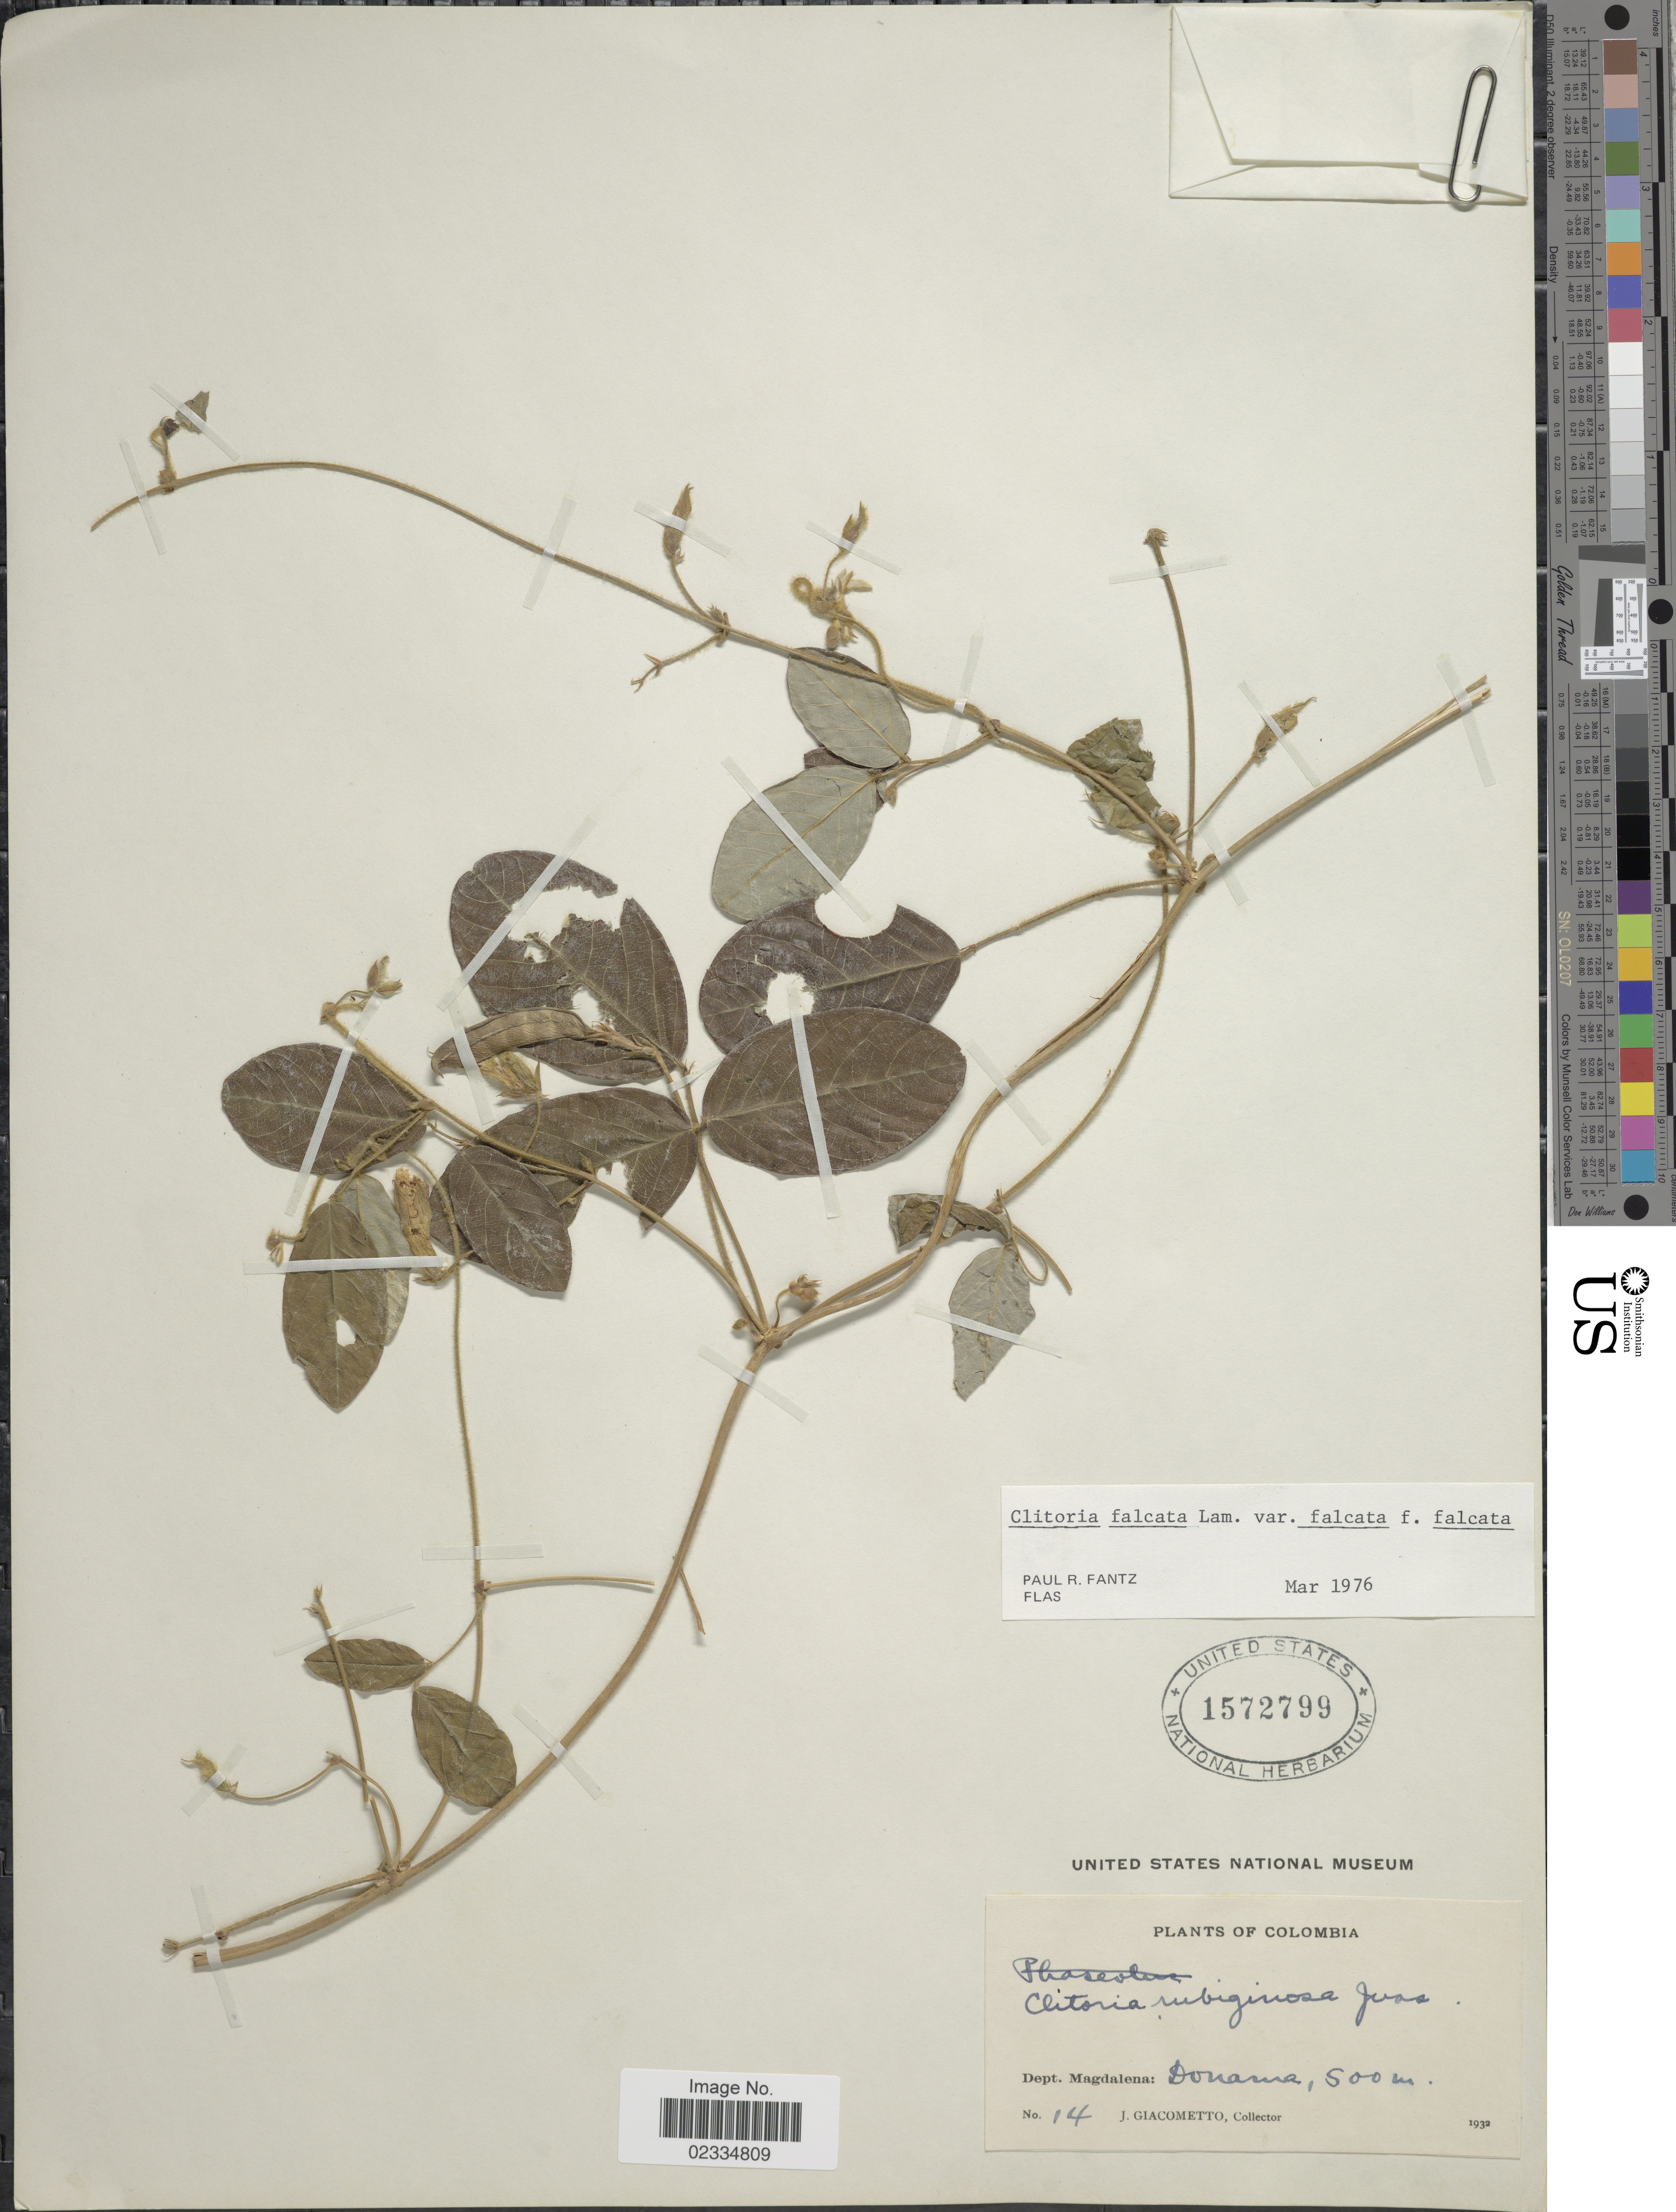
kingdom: Plantae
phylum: Tracheophyta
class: Magnoliopsida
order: Fabales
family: Fabaceae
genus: Clitoria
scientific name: Clitoria falcata var. falcata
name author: Lam.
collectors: J. Giacometto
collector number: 14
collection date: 1932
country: Colombia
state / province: Magdalena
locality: Donama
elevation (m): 500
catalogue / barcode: US 1572799